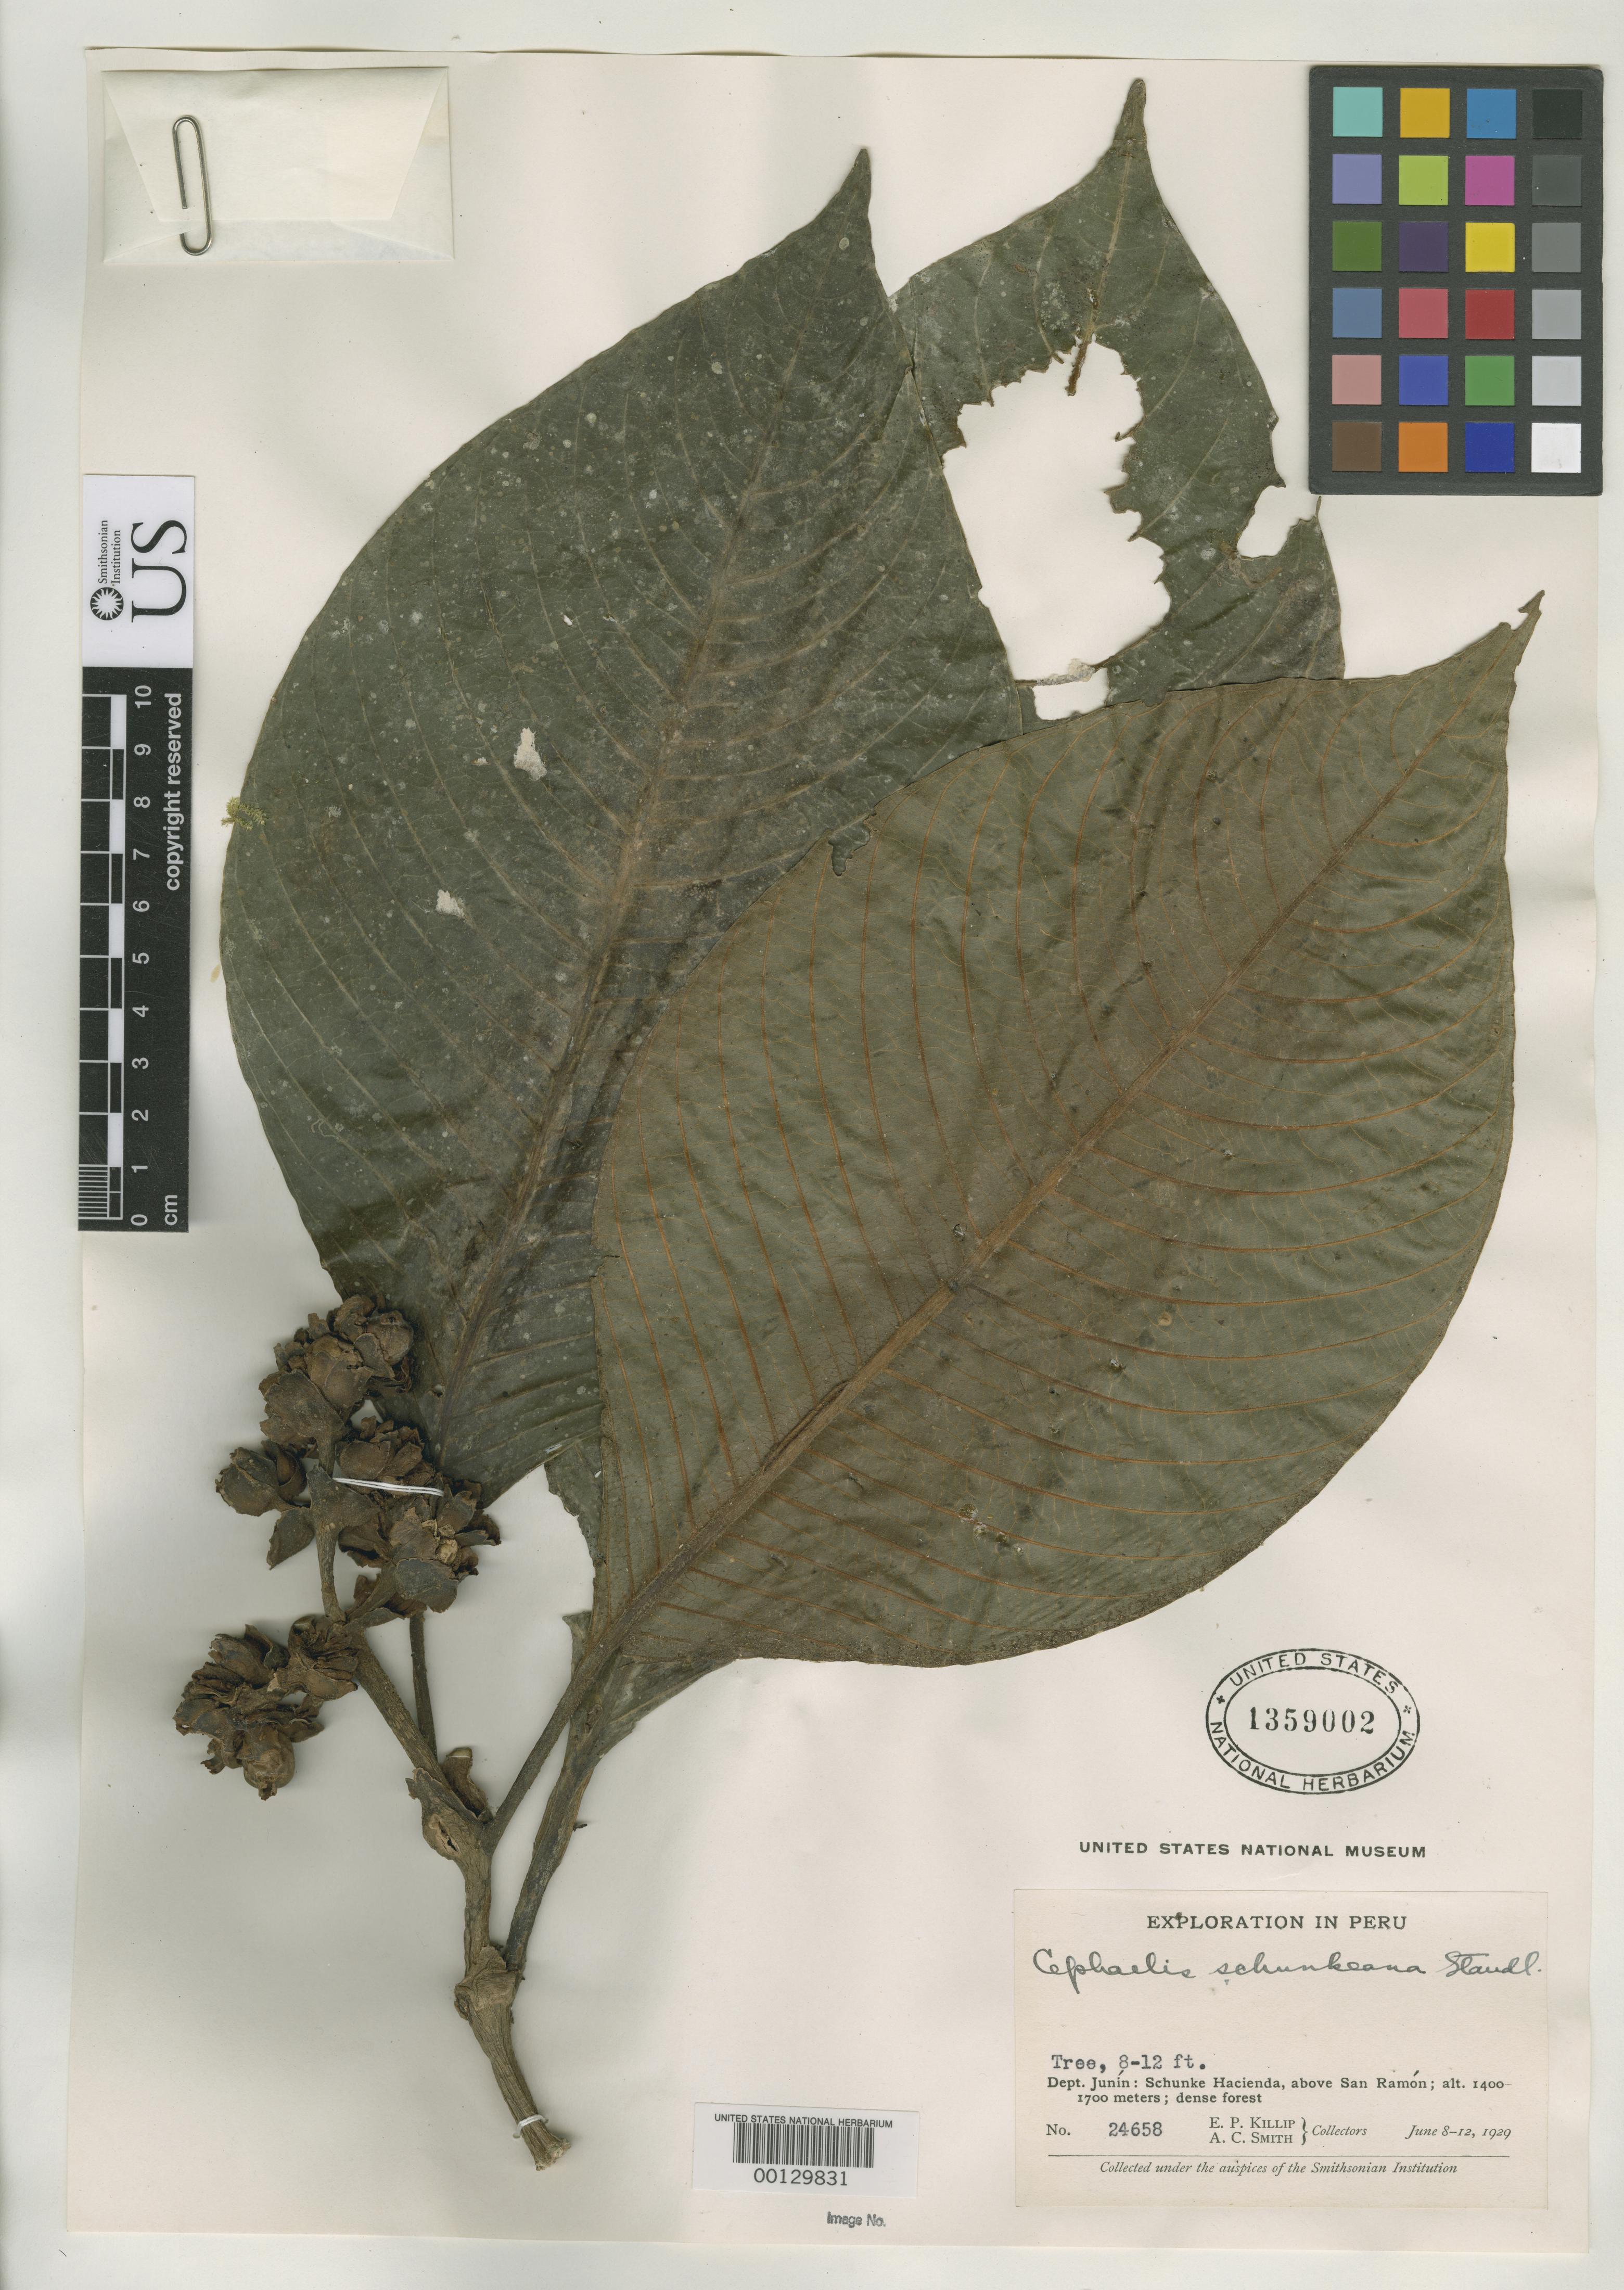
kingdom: Plantae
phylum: Tracheophyta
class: Magnoliopsida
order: Gentianales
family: Rubiaceae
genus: Cephaelis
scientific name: Cephaelis schunkeana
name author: Standl.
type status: Isotype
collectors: E. P. Killip & A. C. Smith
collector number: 24658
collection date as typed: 08 Jun 1929 to 12 Jun 1929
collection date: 1929-06-08/1929-06-12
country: Peru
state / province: Junín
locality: Schunke Hacienda, above San Ramon.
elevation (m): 1400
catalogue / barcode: US 1359002